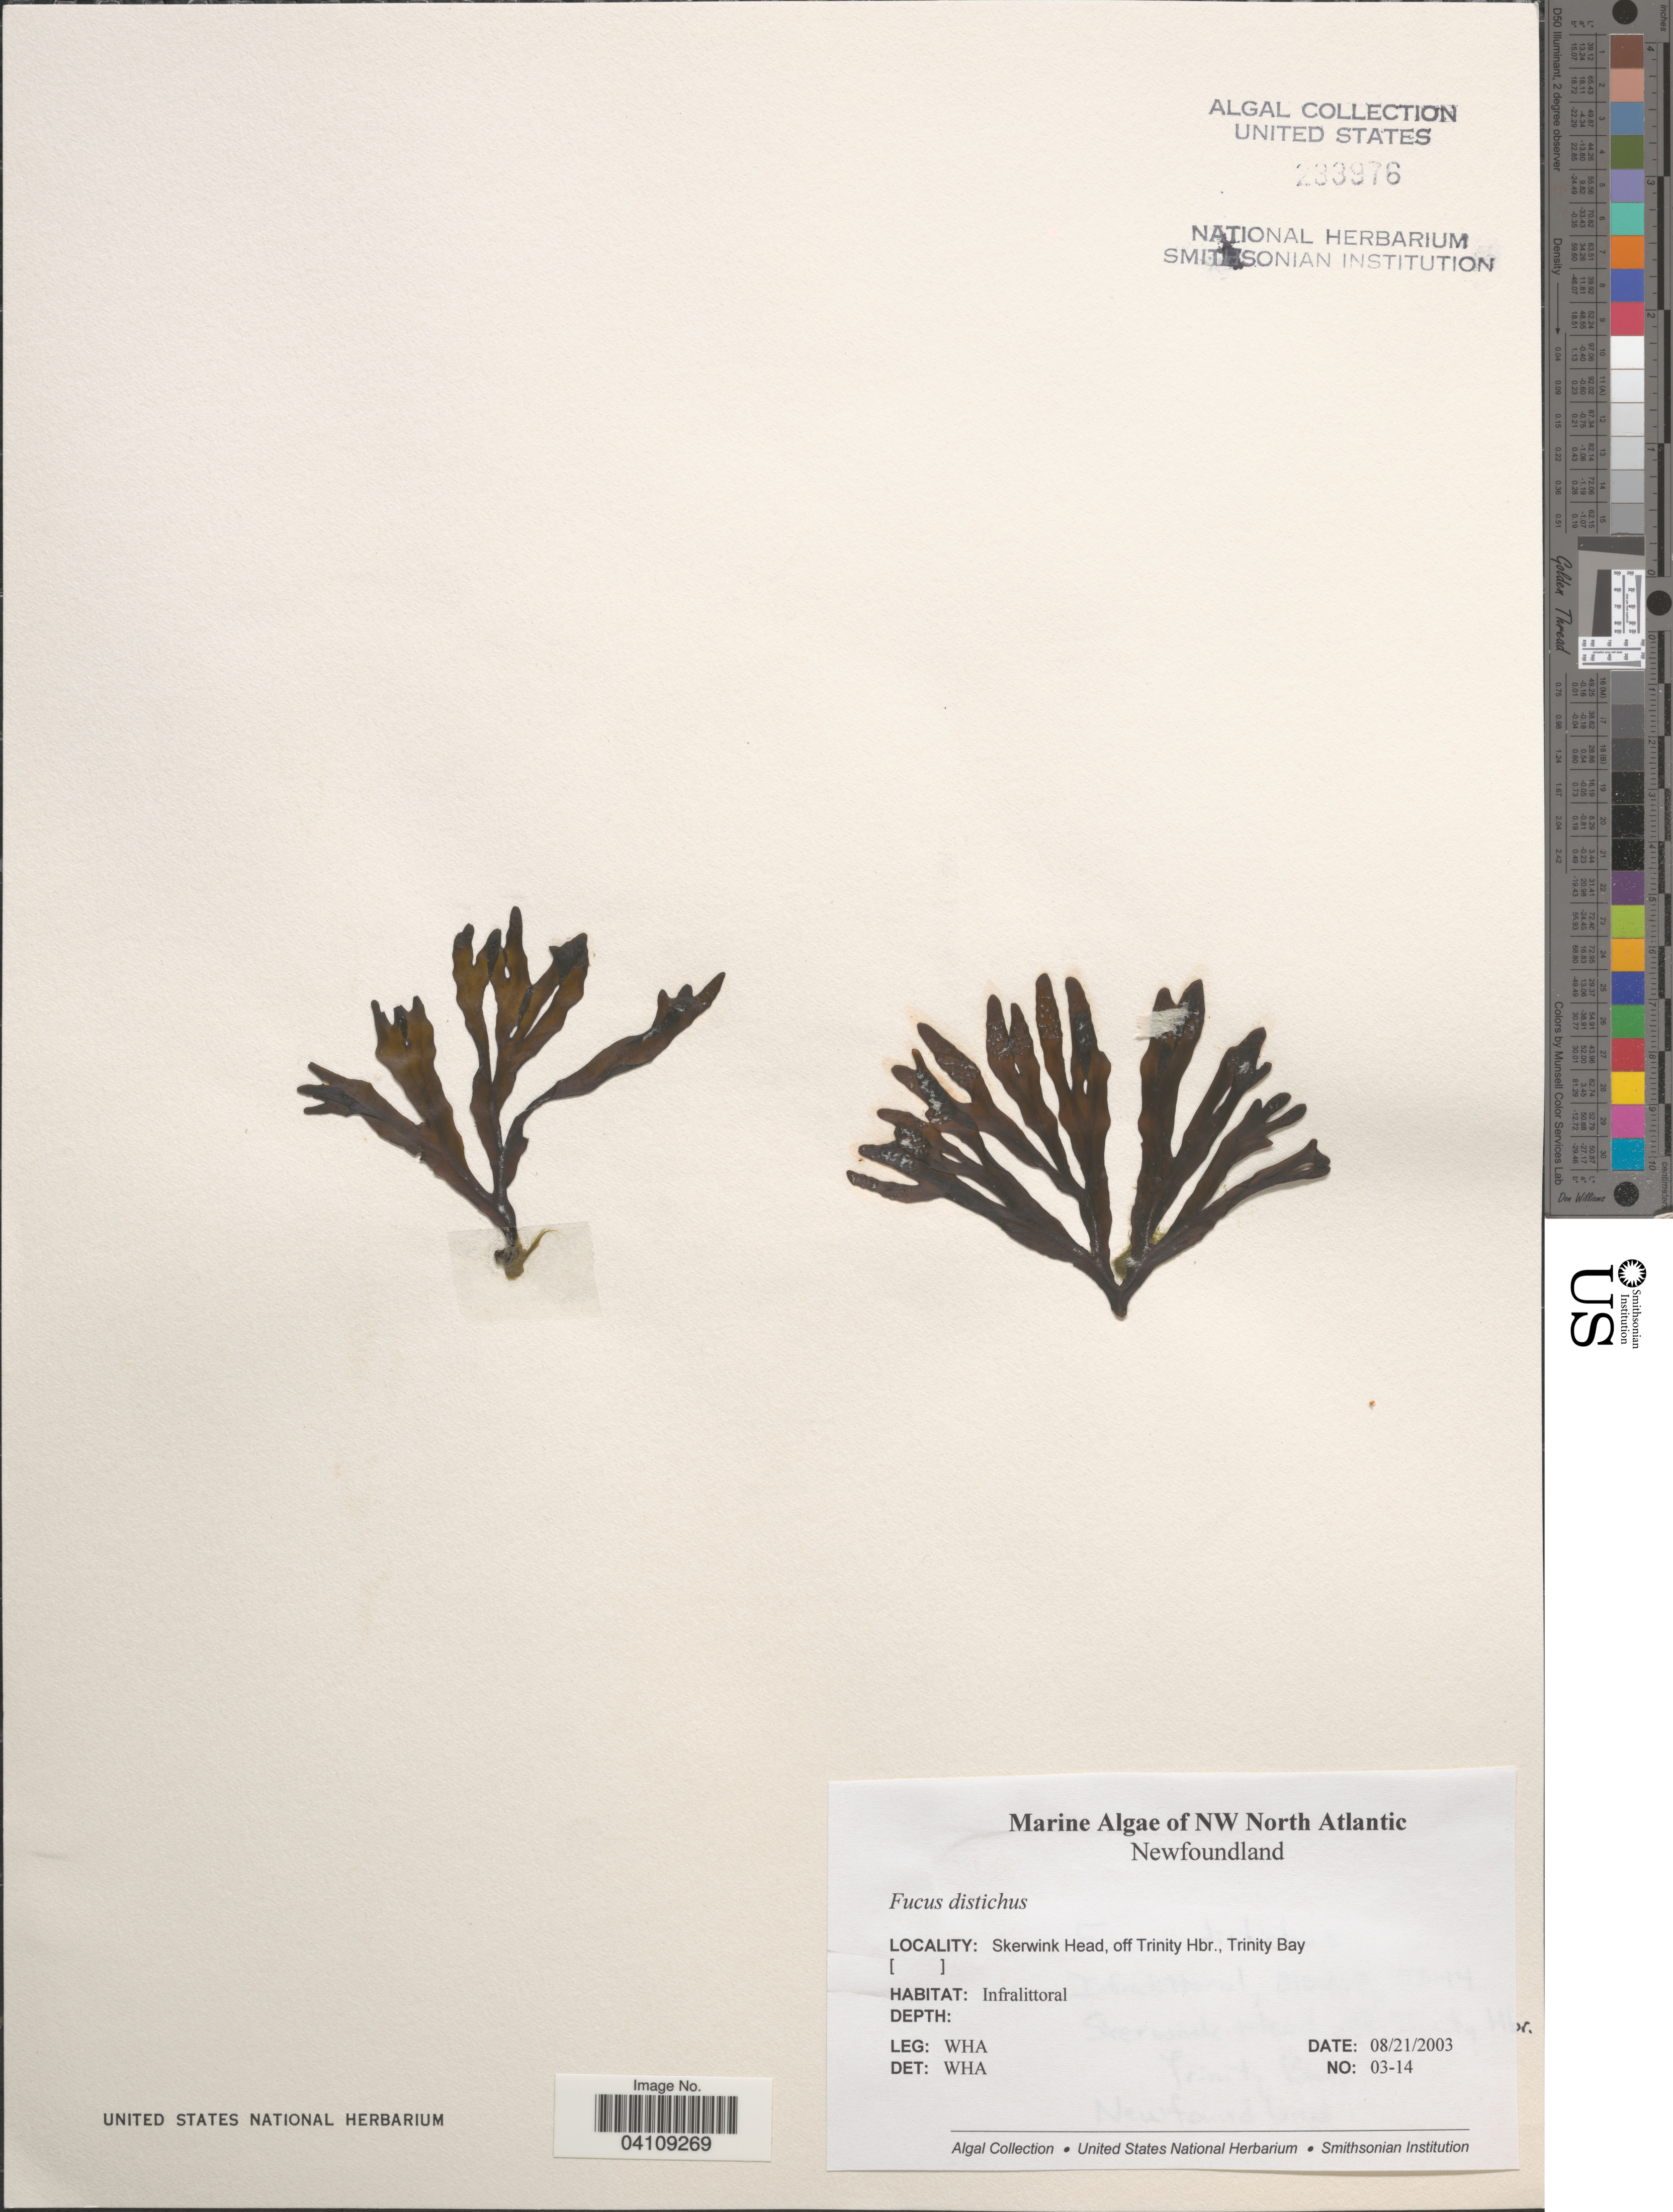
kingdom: Chromista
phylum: Ochrophyta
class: Phaeophyceae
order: Fucales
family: Fucaceae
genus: Fucus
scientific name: Fucus distichus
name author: L.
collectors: W. H. Adey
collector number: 03-14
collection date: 2003-08-21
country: Canada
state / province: Newfoundland and Labrador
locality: NW North Atlantic. Skerwink Head, off Trinity Hbr., Trinity Bay.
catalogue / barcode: US 233976